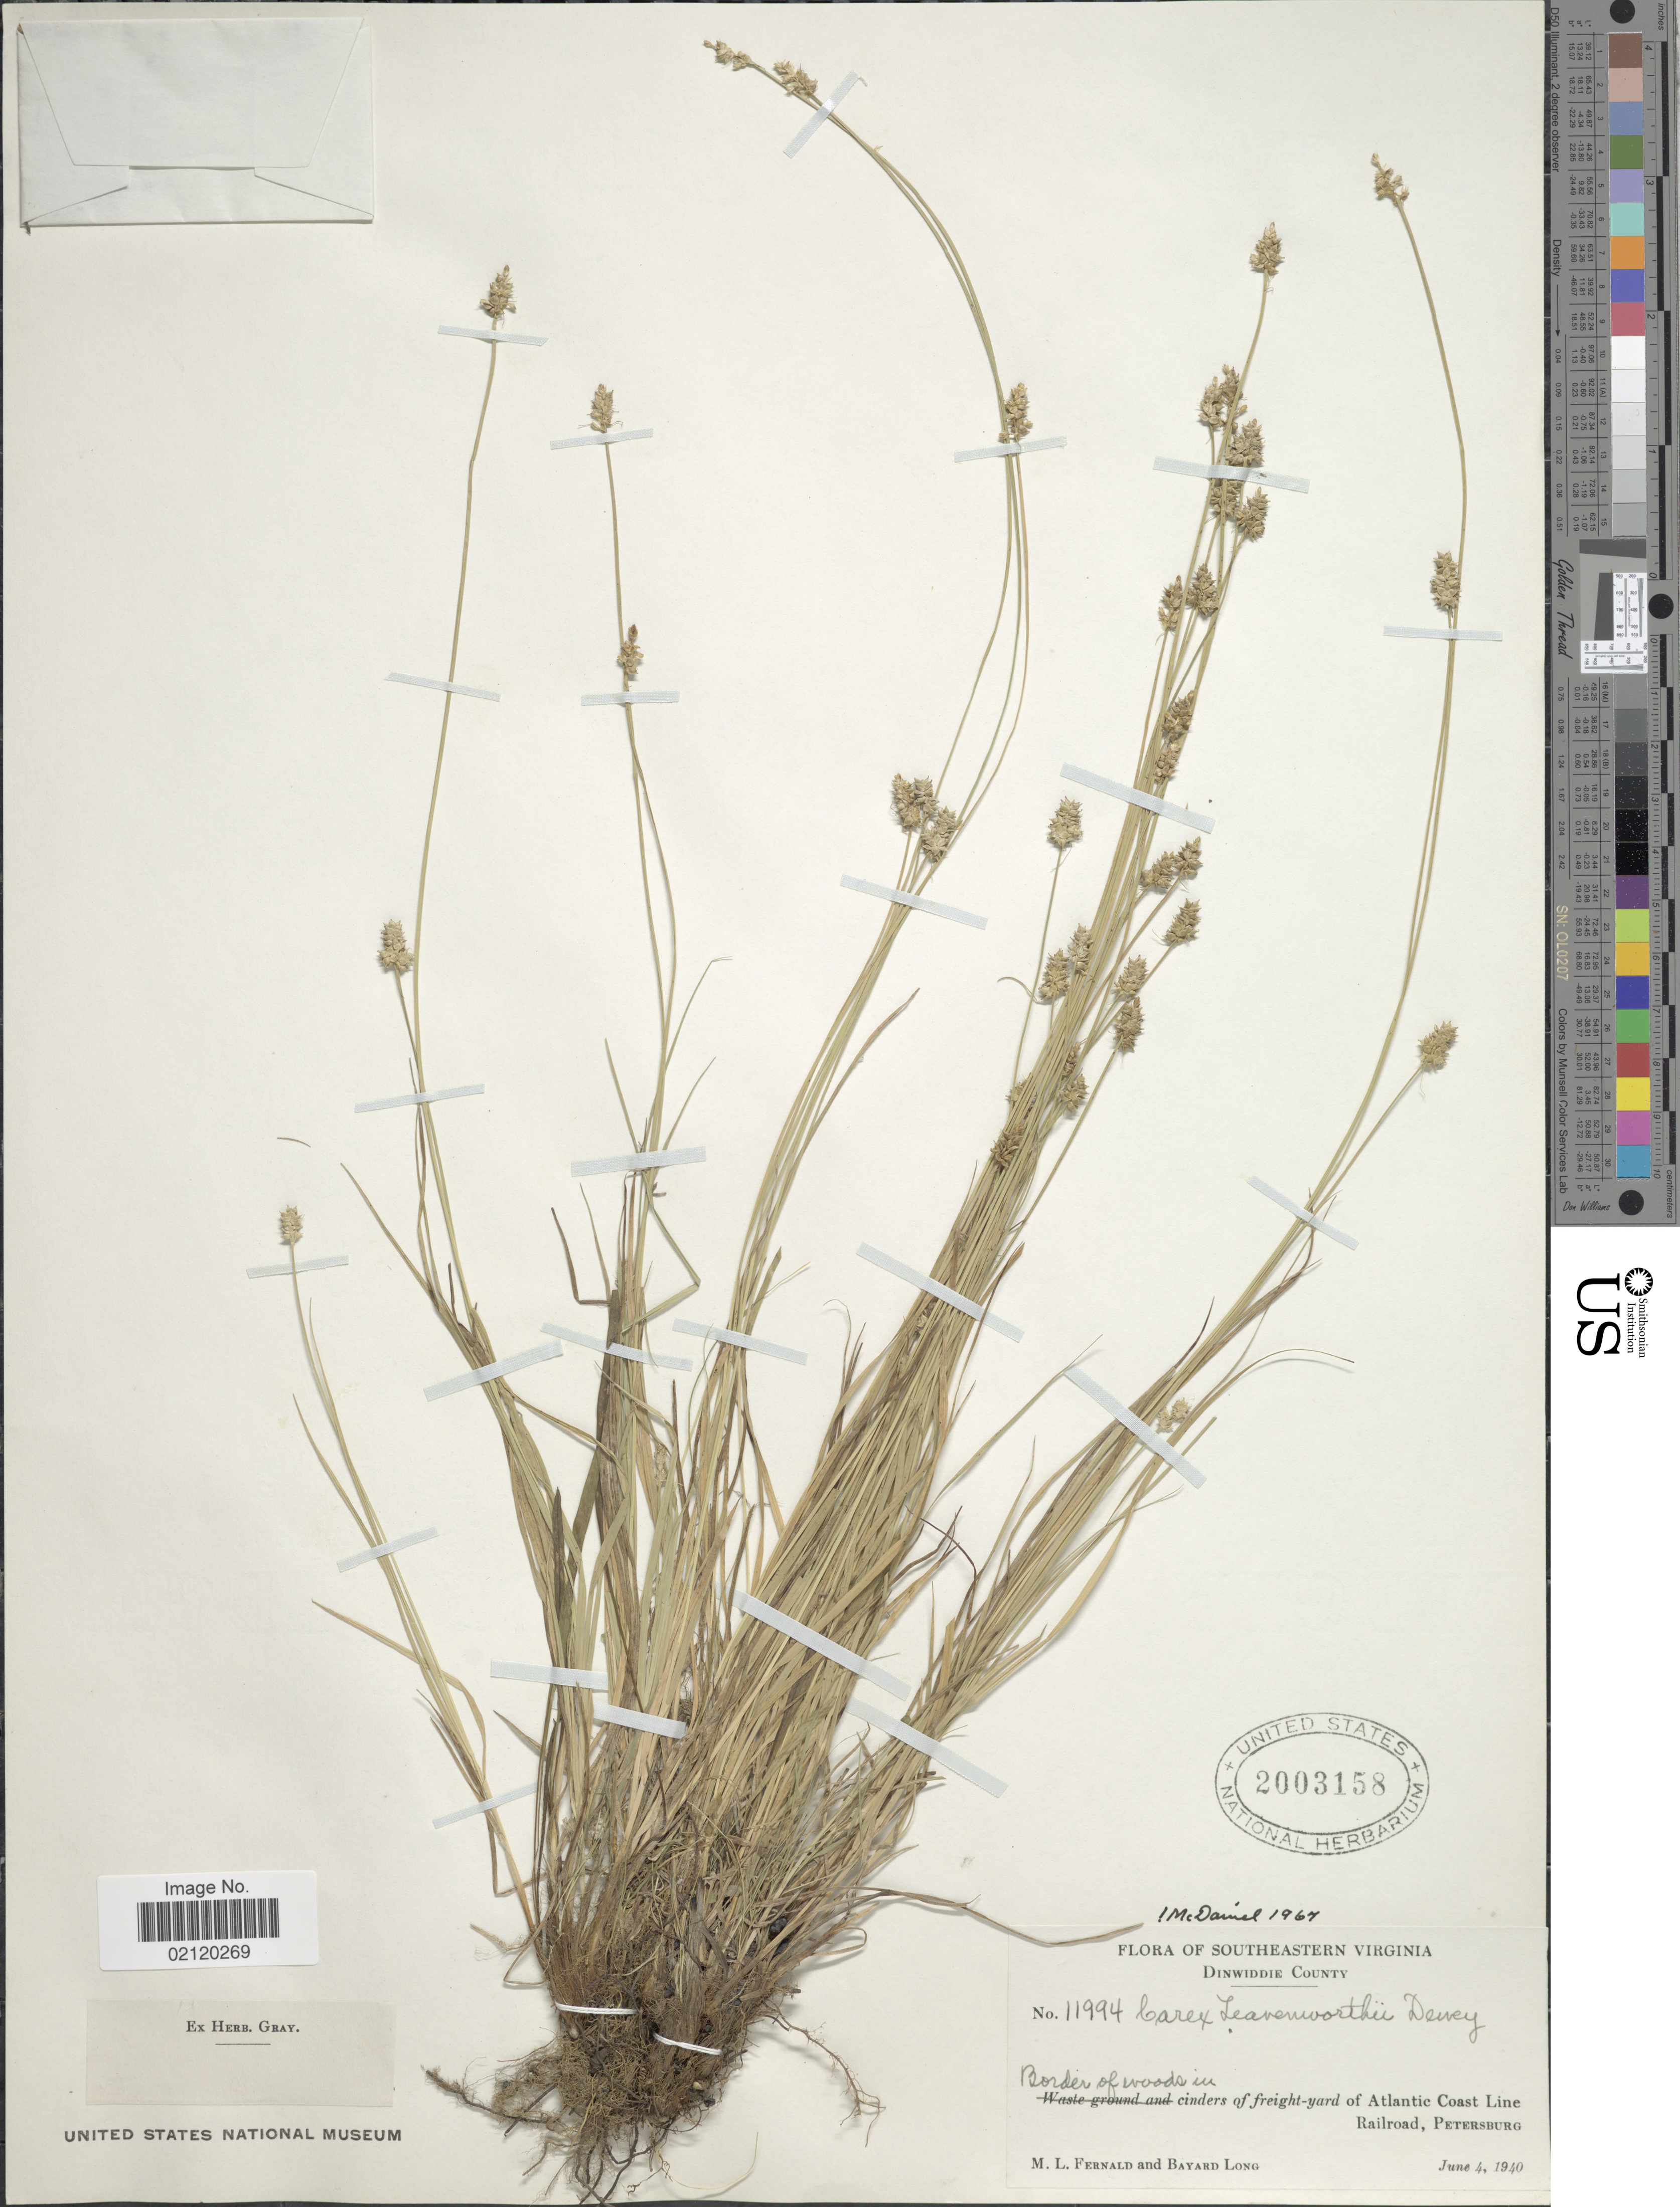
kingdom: Plantae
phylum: Tracheophyta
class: Liliopsida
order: Poales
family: Cyperaceae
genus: Carex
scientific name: Carex leavenworthii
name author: Dewey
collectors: M. L. Fernald & B. Long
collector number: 11994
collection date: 1940-01-04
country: United States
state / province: Virginia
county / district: Dinwiddie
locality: Southeastern Virginia, Dinwiddie County, Border of woods in cinders of freight-yard of Atlantic Coast Line, Railroad, Petersburg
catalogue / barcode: US 2003158